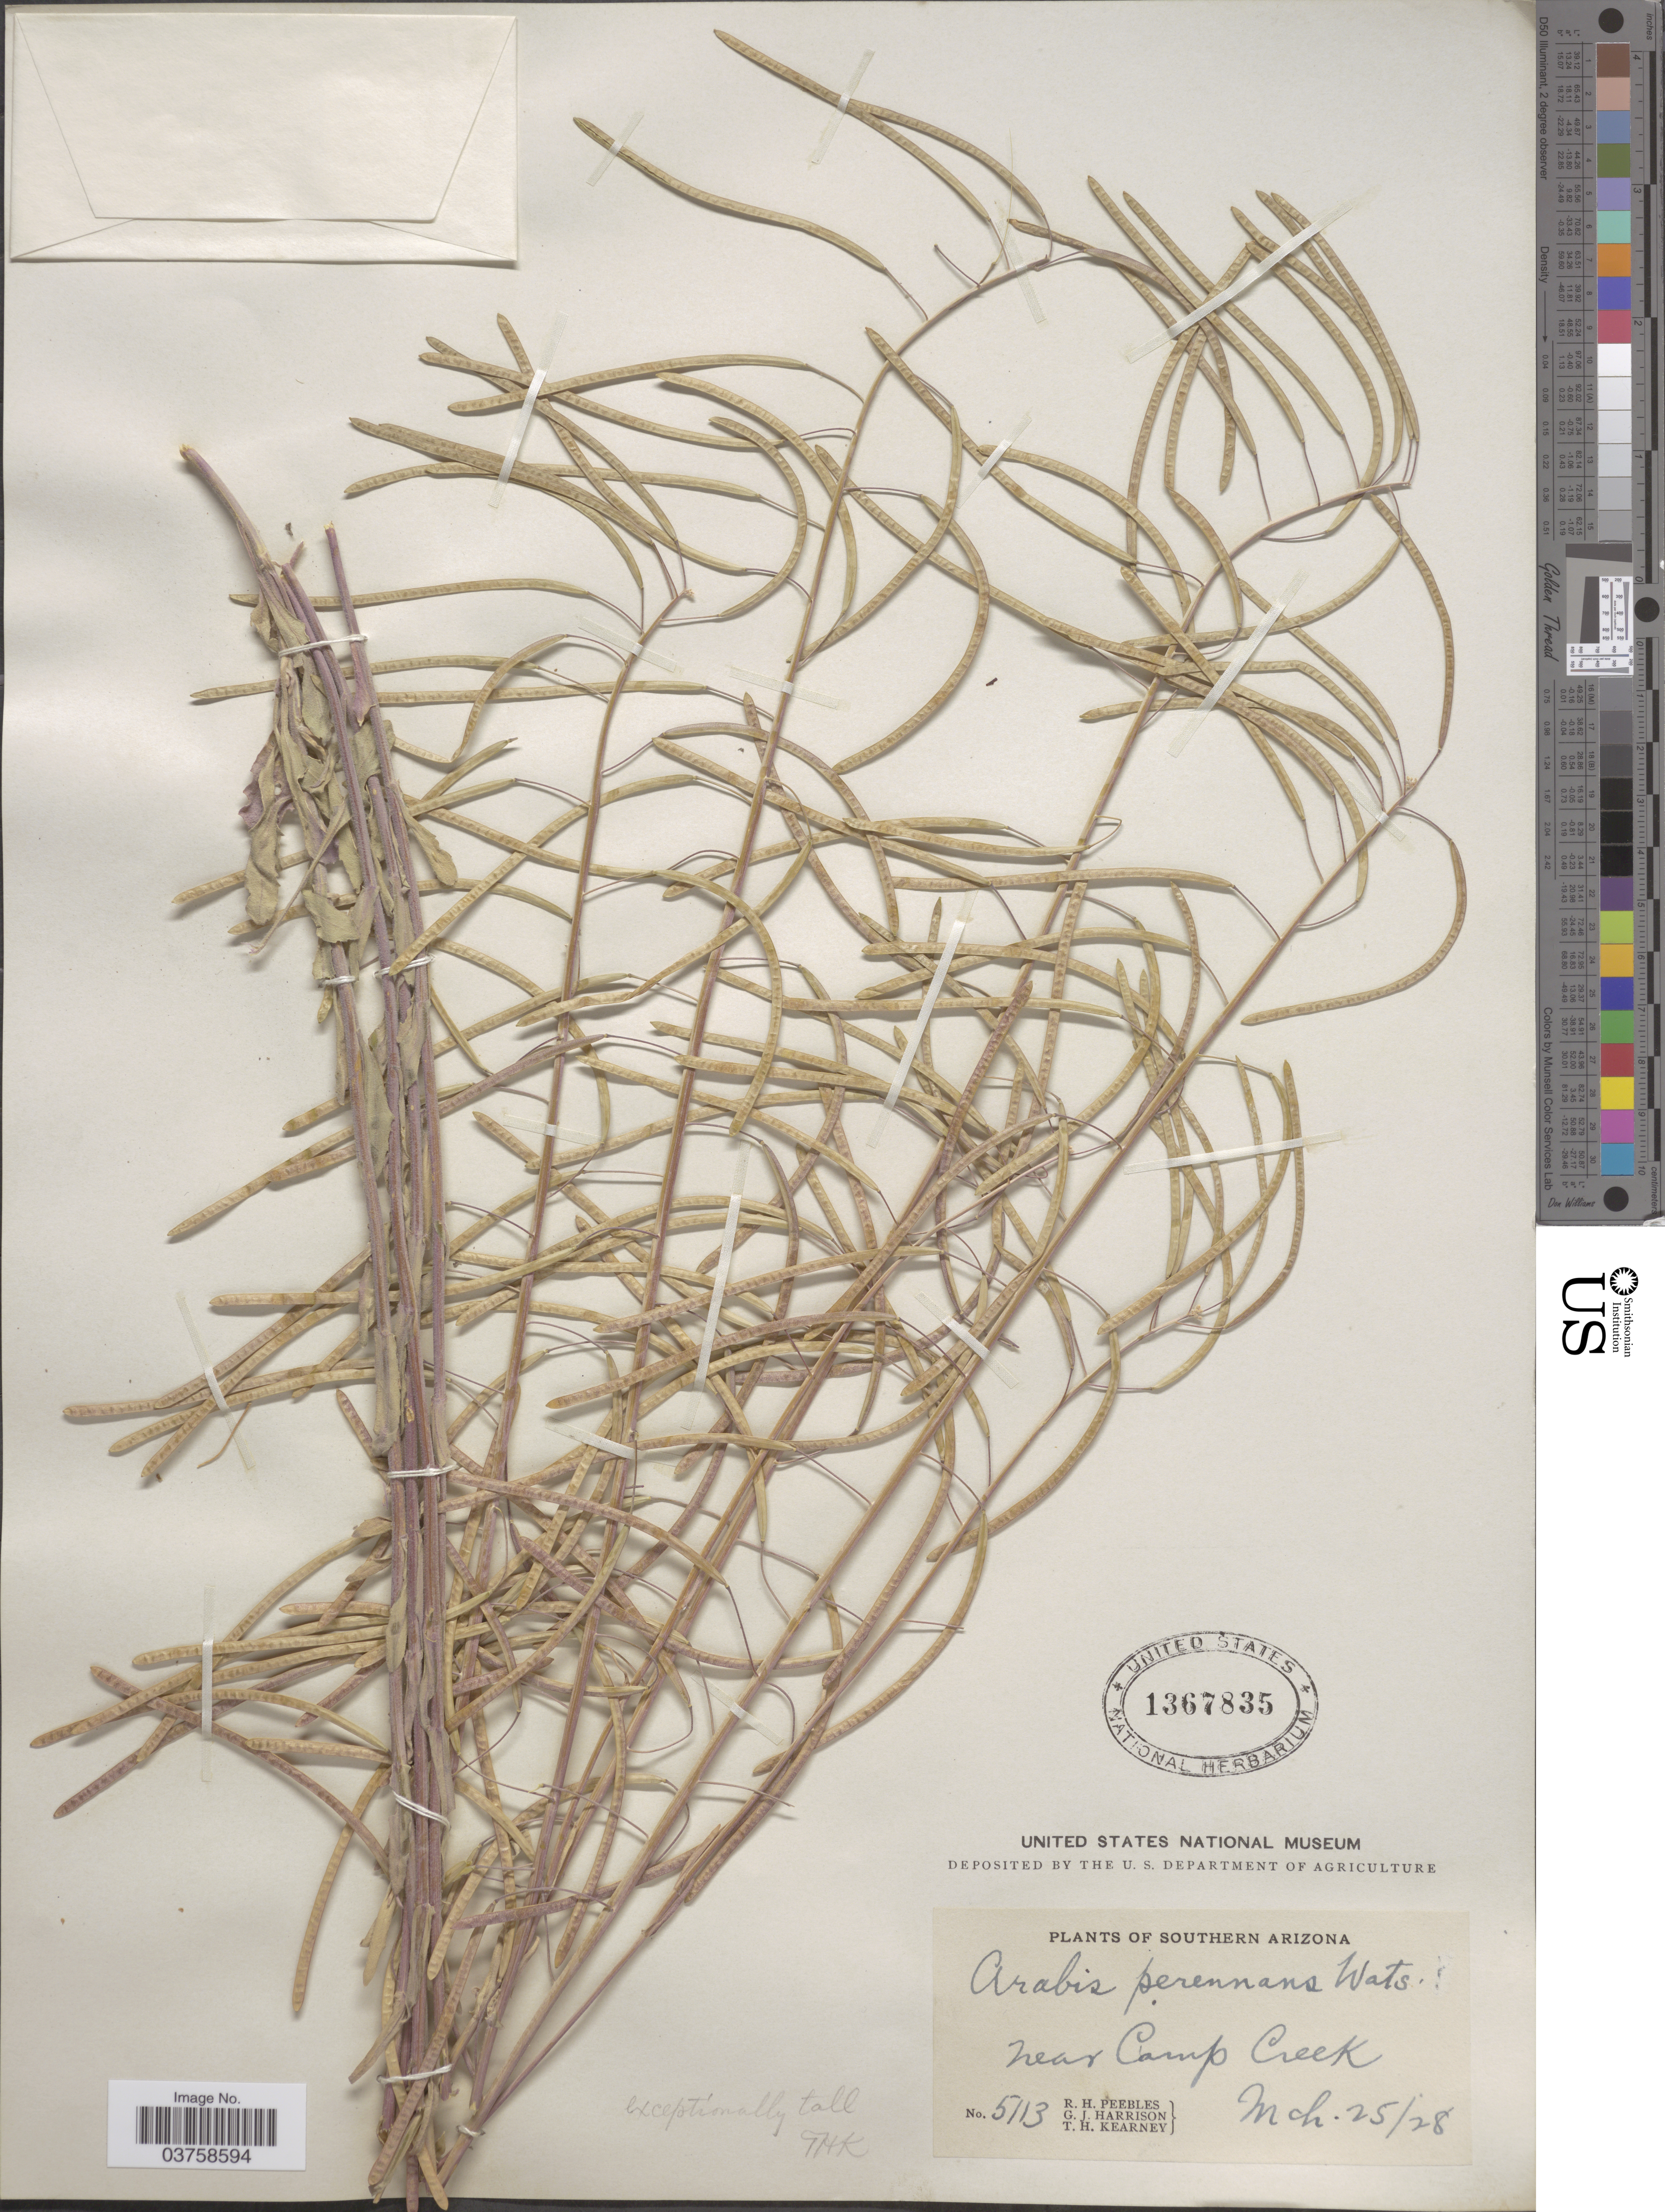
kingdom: Plantae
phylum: Tracheophyta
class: Magnoliopsida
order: Brassicales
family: Brassicaceae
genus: Arabis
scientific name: Arabis perennans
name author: S. Watson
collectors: R. H. Peebles, G. J. Harrison & T. H. Kearney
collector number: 5113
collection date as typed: Transcribed d/m/y: 25/3/28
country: United States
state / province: Arizona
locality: Southern Arizona. Near Camp Creek.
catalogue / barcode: US 1367835